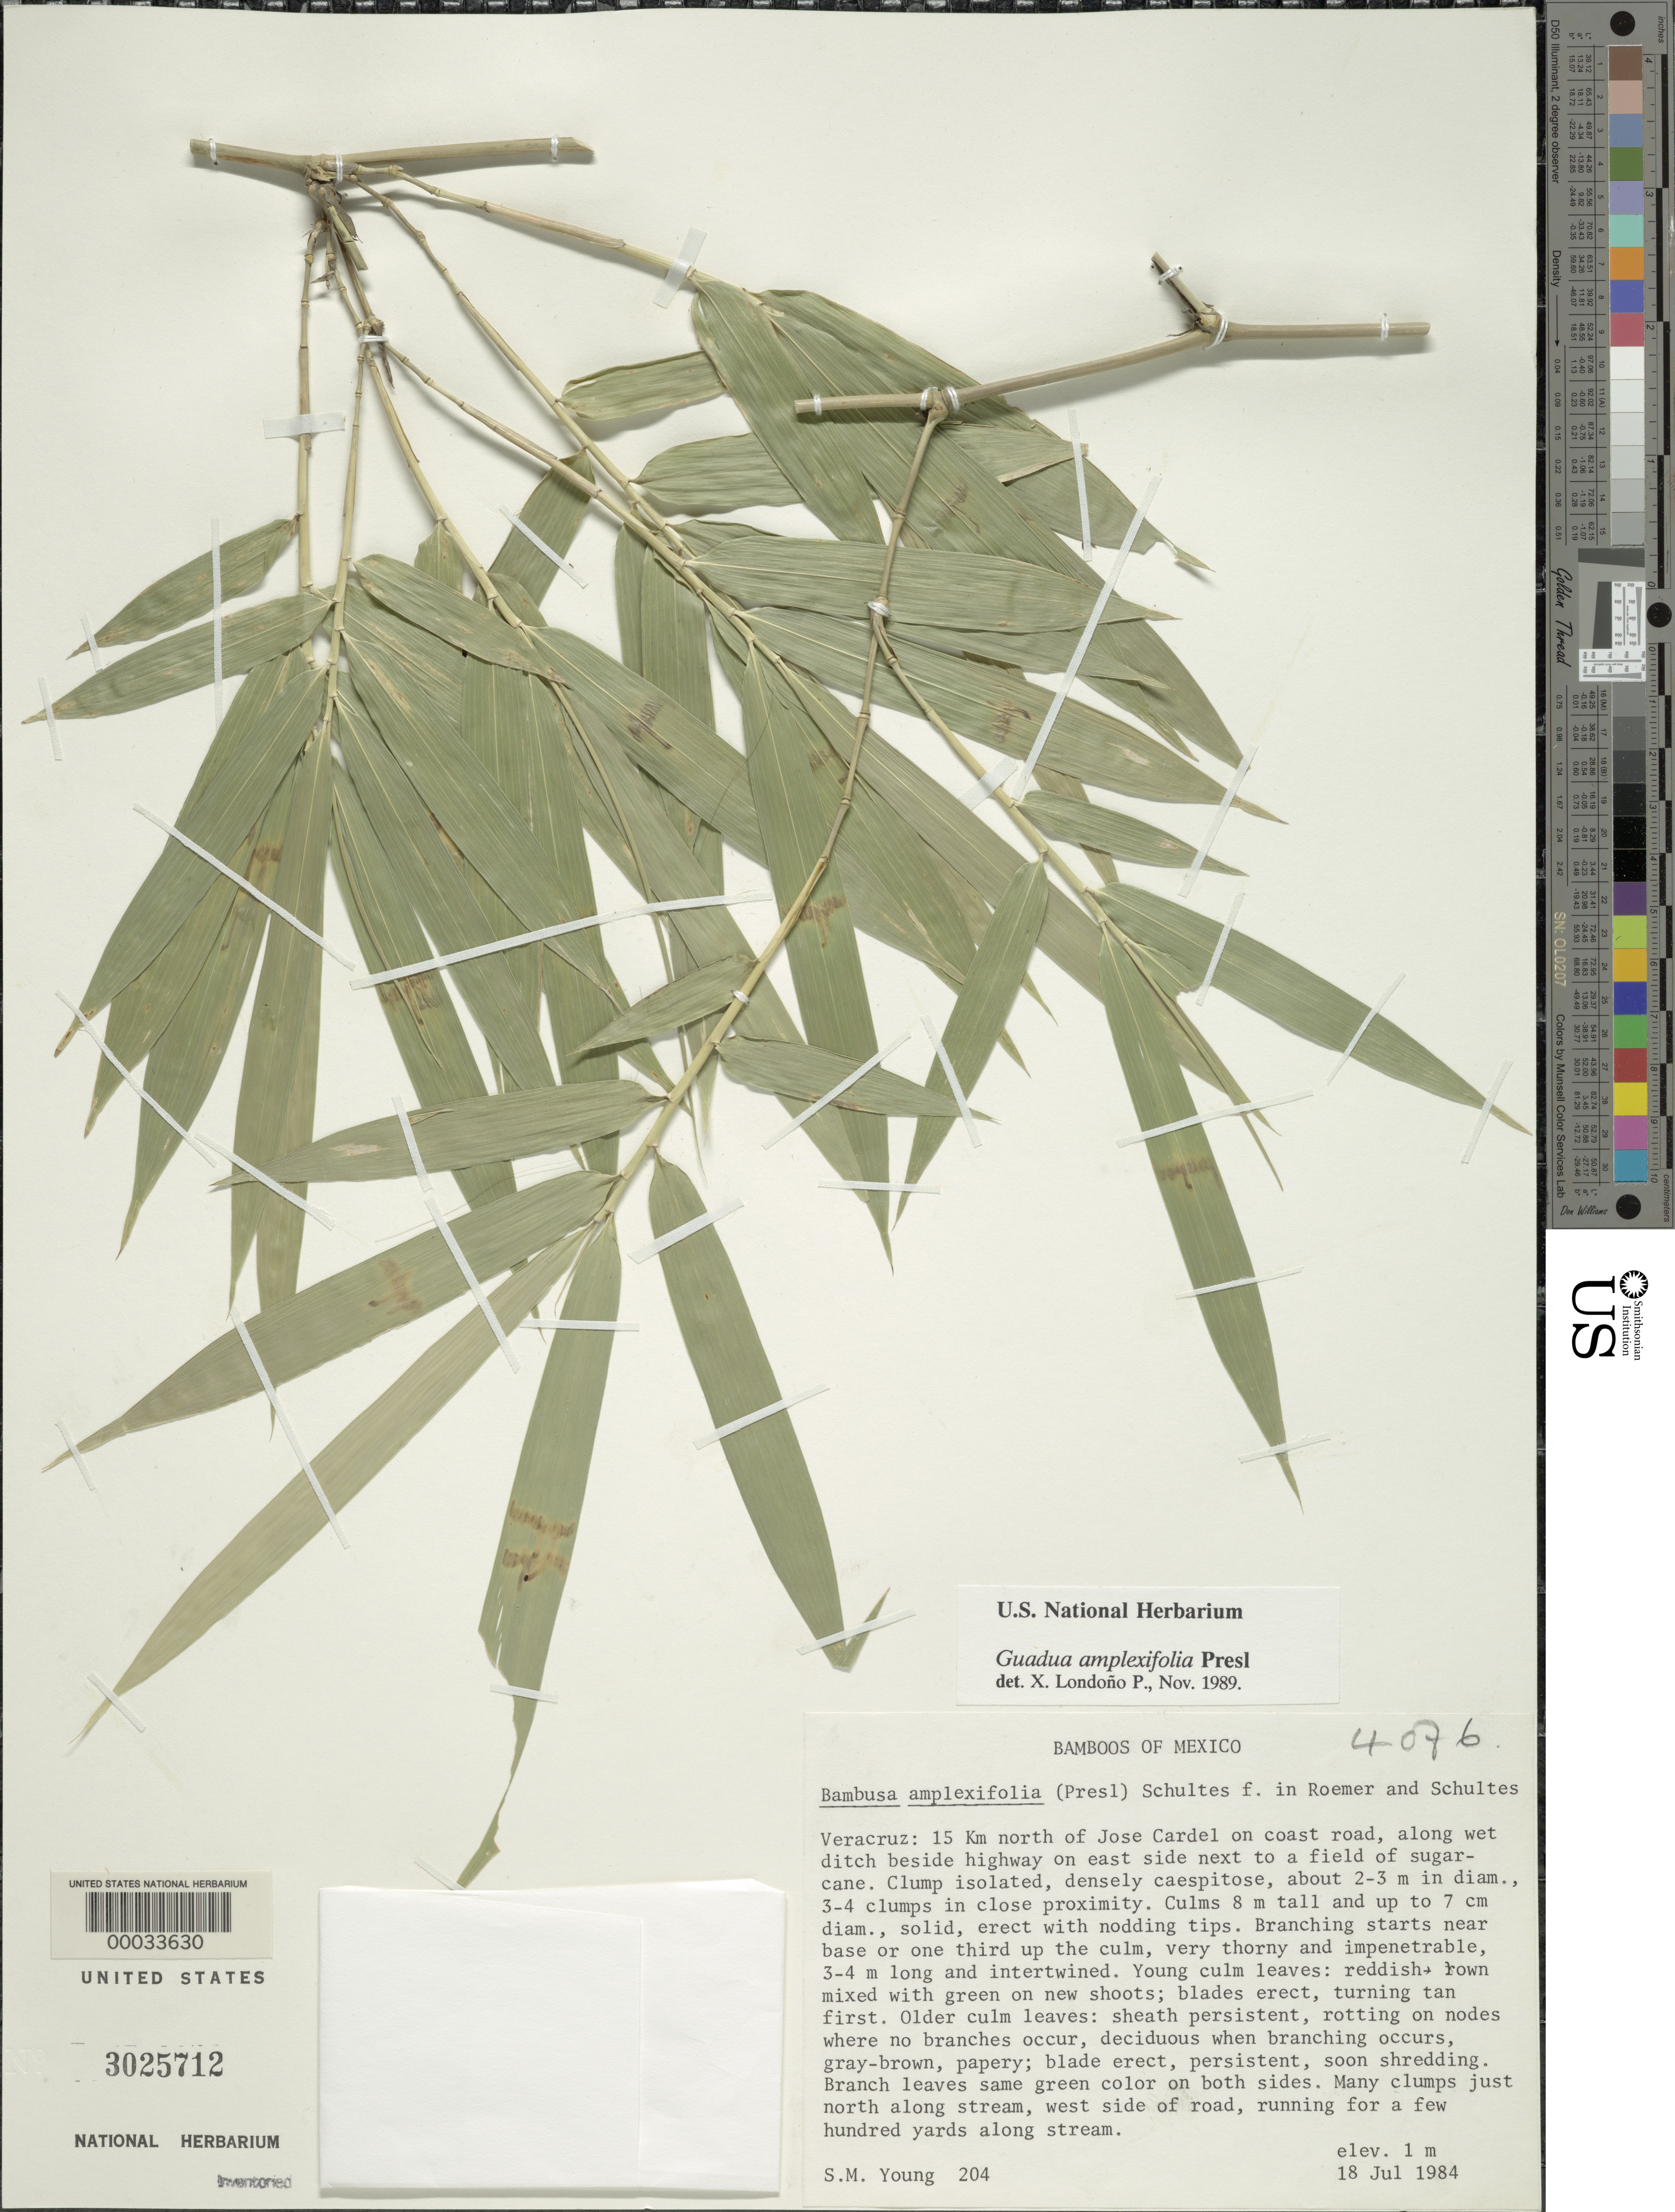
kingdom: Plantae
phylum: Tracheophyta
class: Liliopsida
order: Poales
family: Poaceae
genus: Guadua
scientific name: Guadua amplexifolia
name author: J. Presl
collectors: S. Young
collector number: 204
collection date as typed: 18 Jul 1984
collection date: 1984-07-18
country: Mexico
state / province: Veracruz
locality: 15 km N of Jose Cardel on coast road, along wet ditch beside highway on E side next to a field of sugar cane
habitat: Along stream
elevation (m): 1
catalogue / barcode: US 3025712